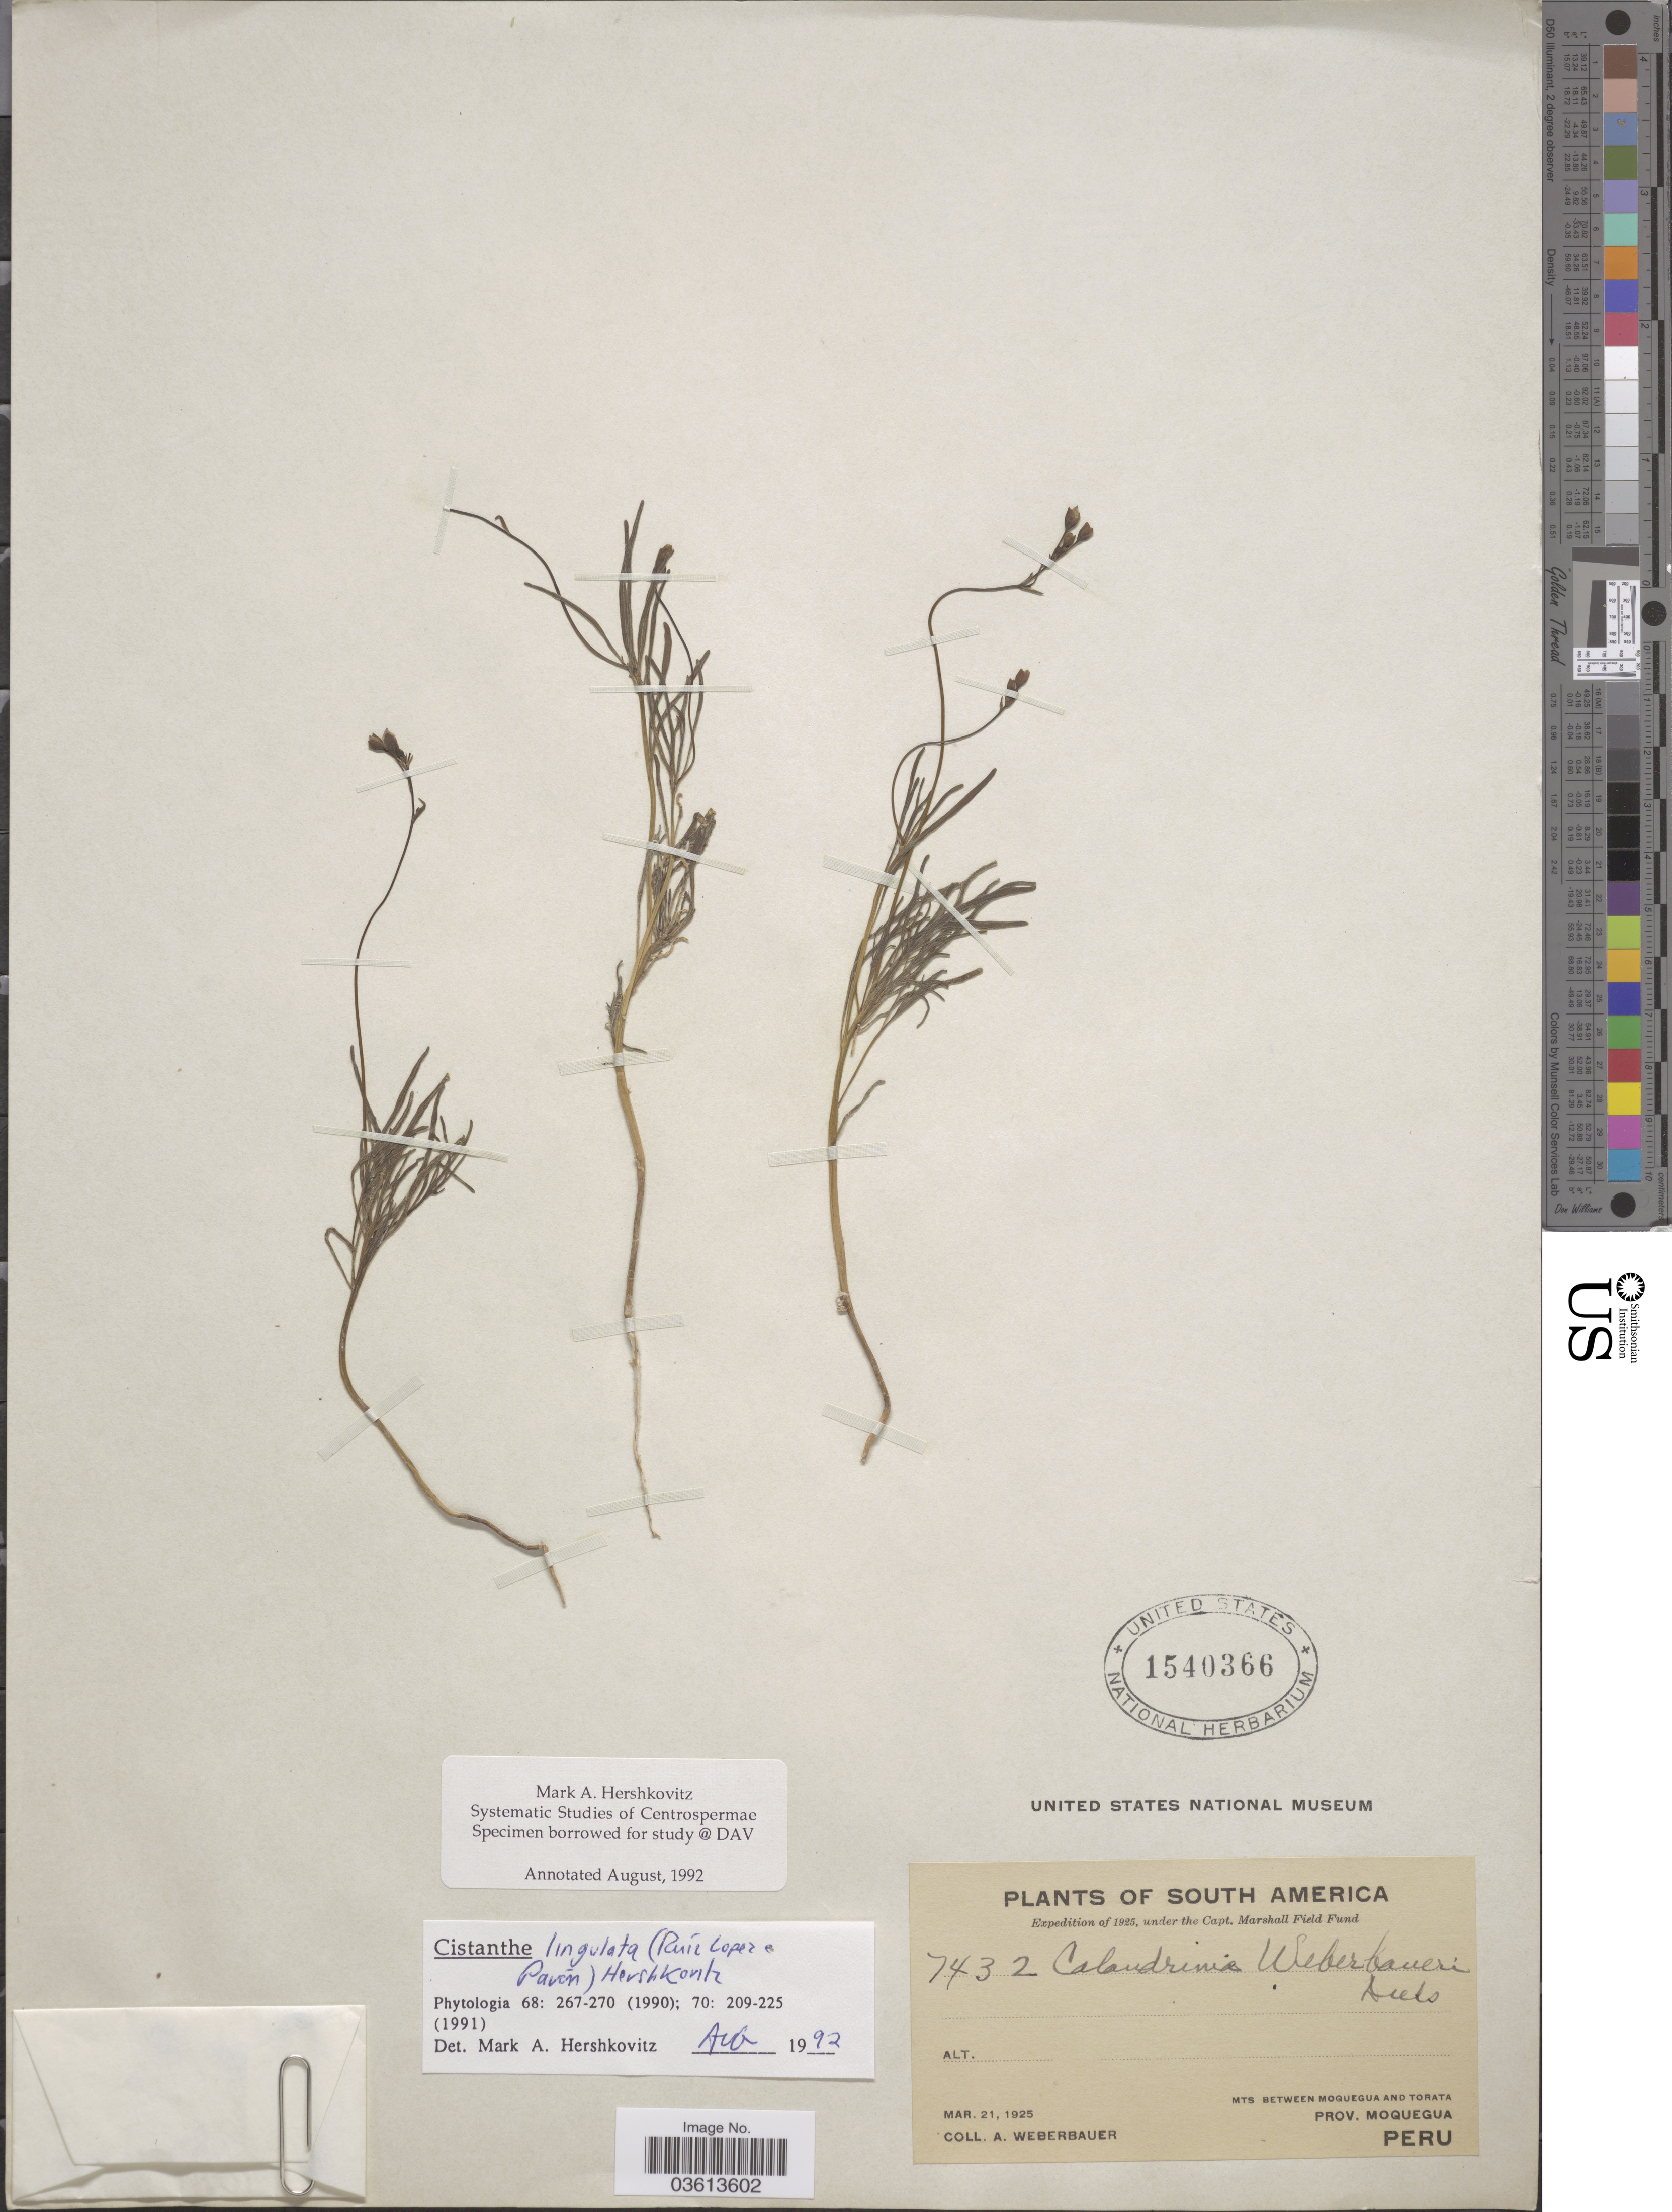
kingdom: Plantae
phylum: Tracheophyta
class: Magnoliopsida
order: Caryophyllales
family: Montiaceae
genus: Calandrinia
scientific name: Calandrinia lingulata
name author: Steud.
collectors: A. Weberbauer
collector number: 7432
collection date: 1925-03-21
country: Peru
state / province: Moquegua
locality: Mts between Moquegua and Torata.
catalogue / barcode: US 1540366